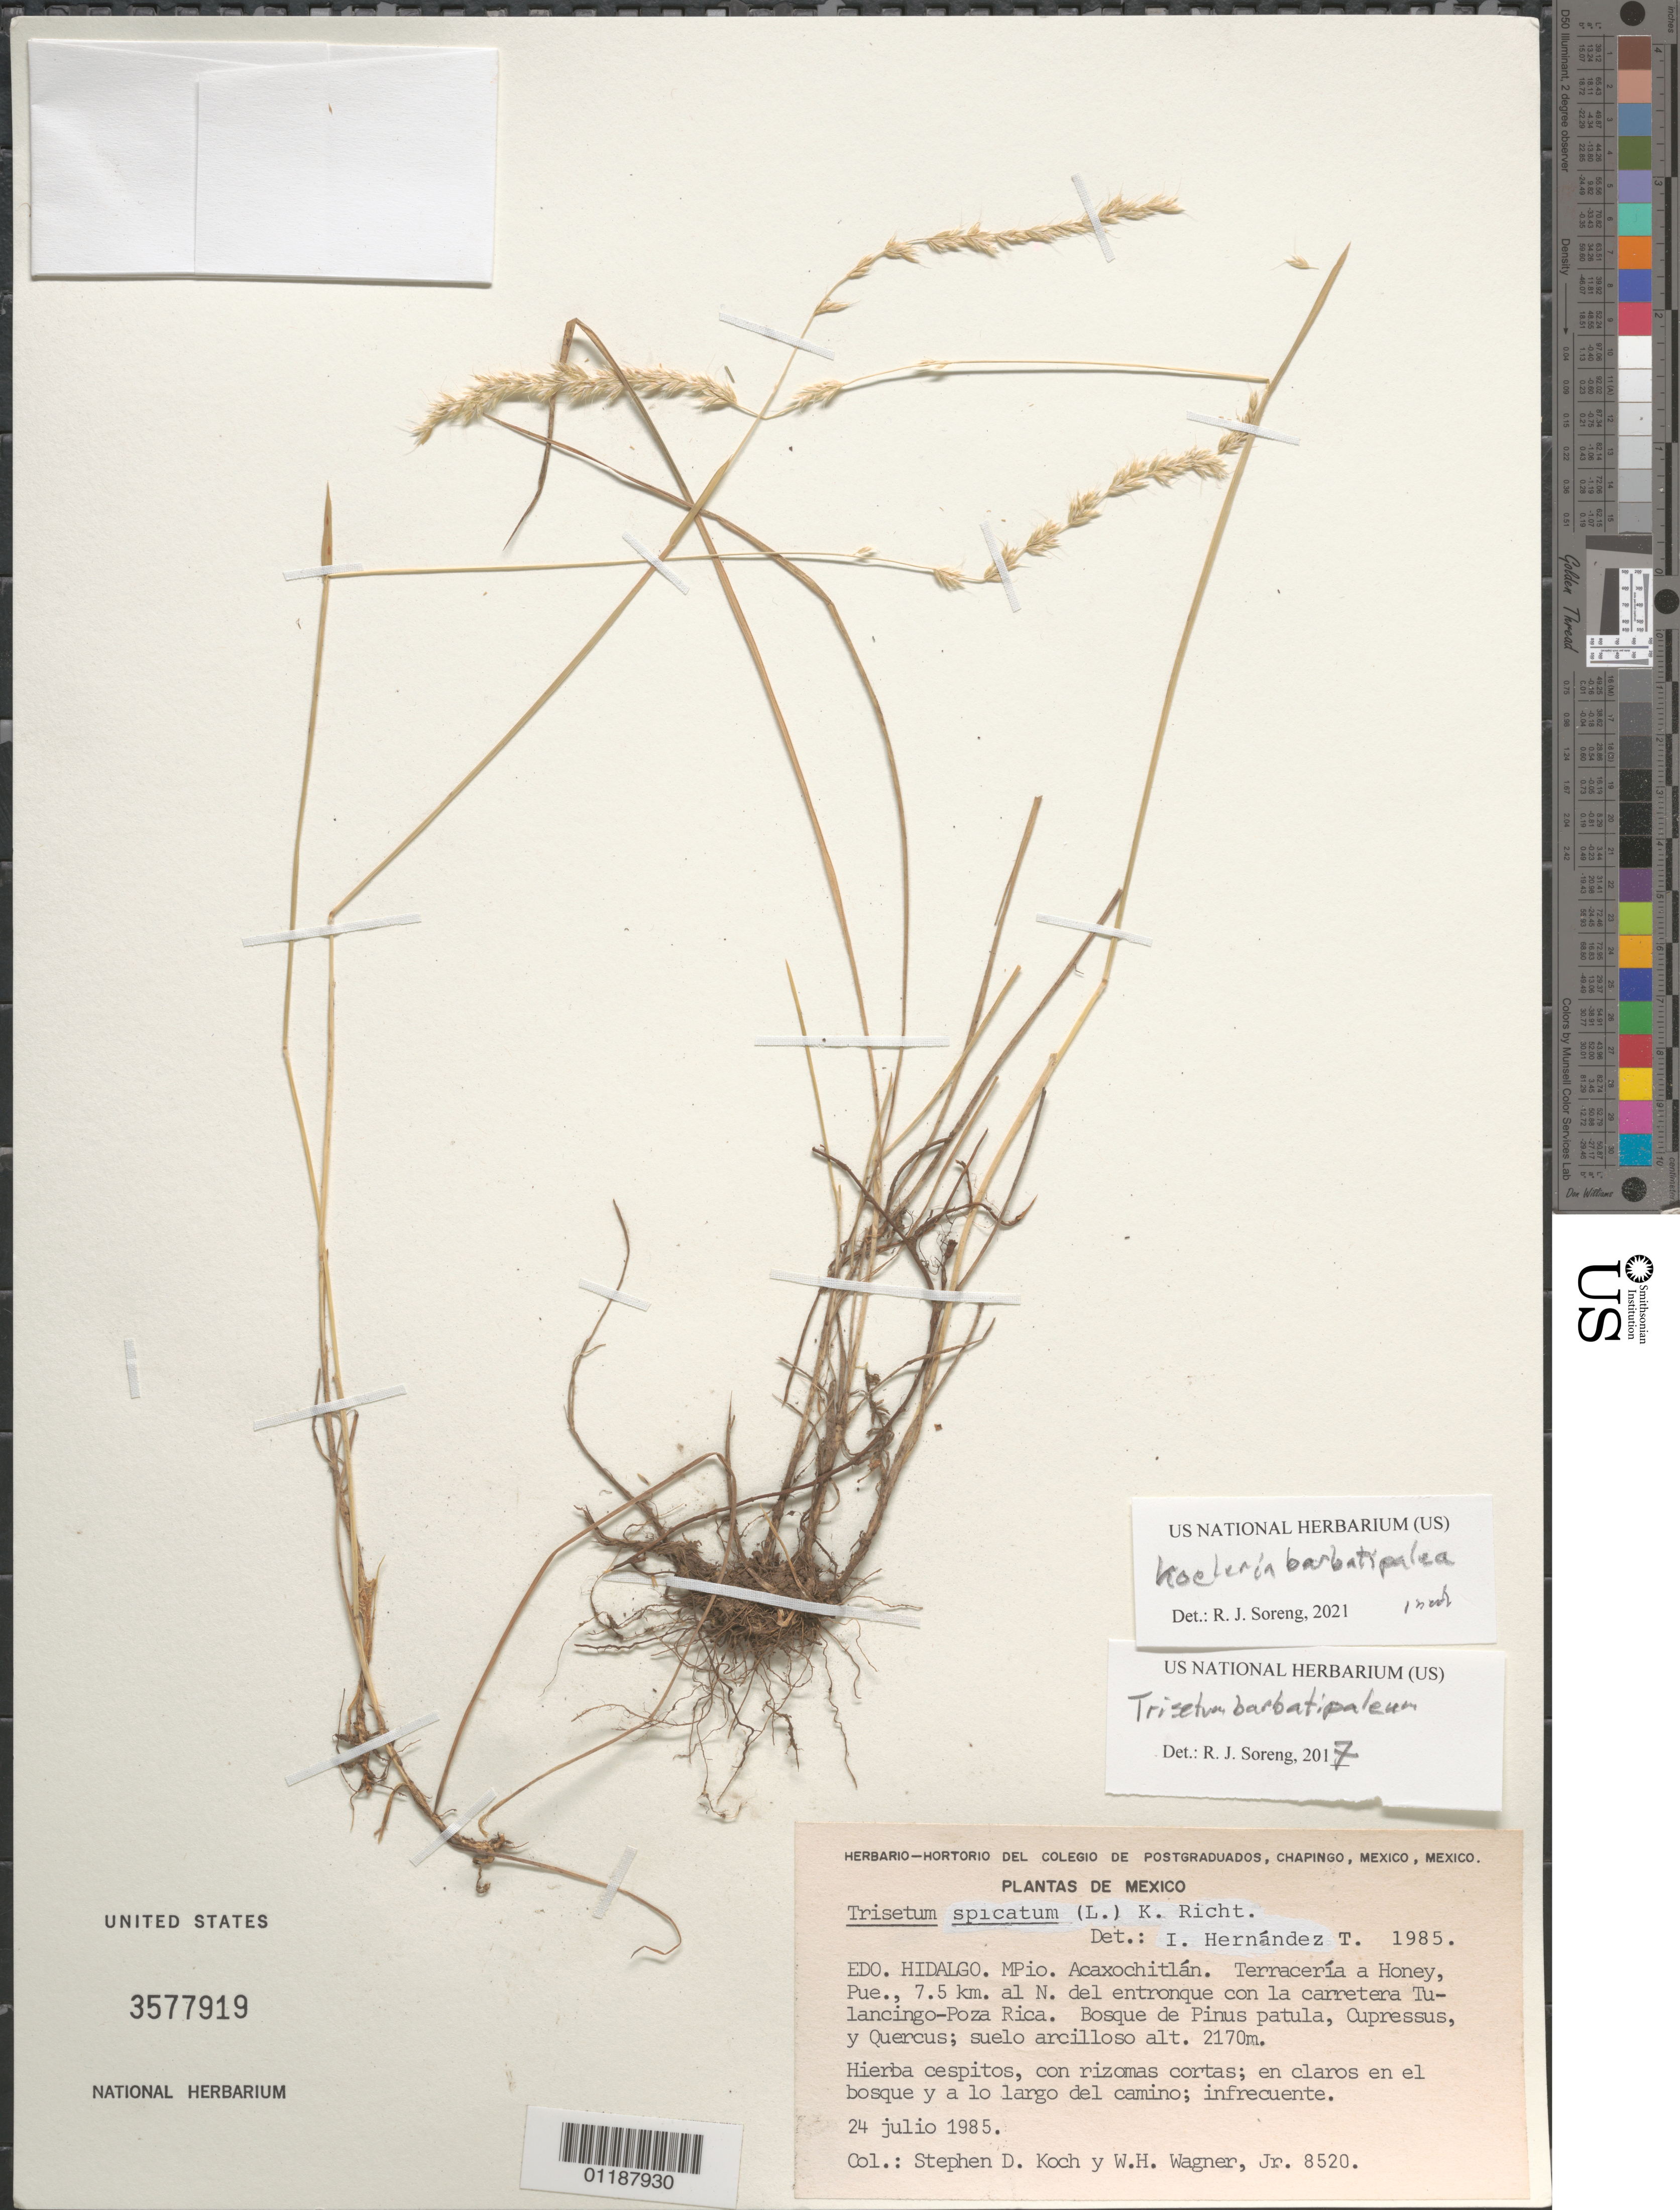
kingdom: Plantae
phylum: Tracheophyta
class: Liliopsida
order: Poales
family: Poaceae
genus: Koeleria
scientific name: Koeleria barbatipalea (Hultén ex Veldkamp) ined.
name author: (Veldkamp ex Hultén)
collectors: S. D. Koch & W. H. Wagner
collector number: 8520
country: Mexico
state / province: Hidalgo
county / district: Acaxochitlán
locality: Terraceria a Honey, N del entronque con la carretera Tulancingo-Poza Rica.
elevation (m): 2170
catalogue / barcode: US 3577919